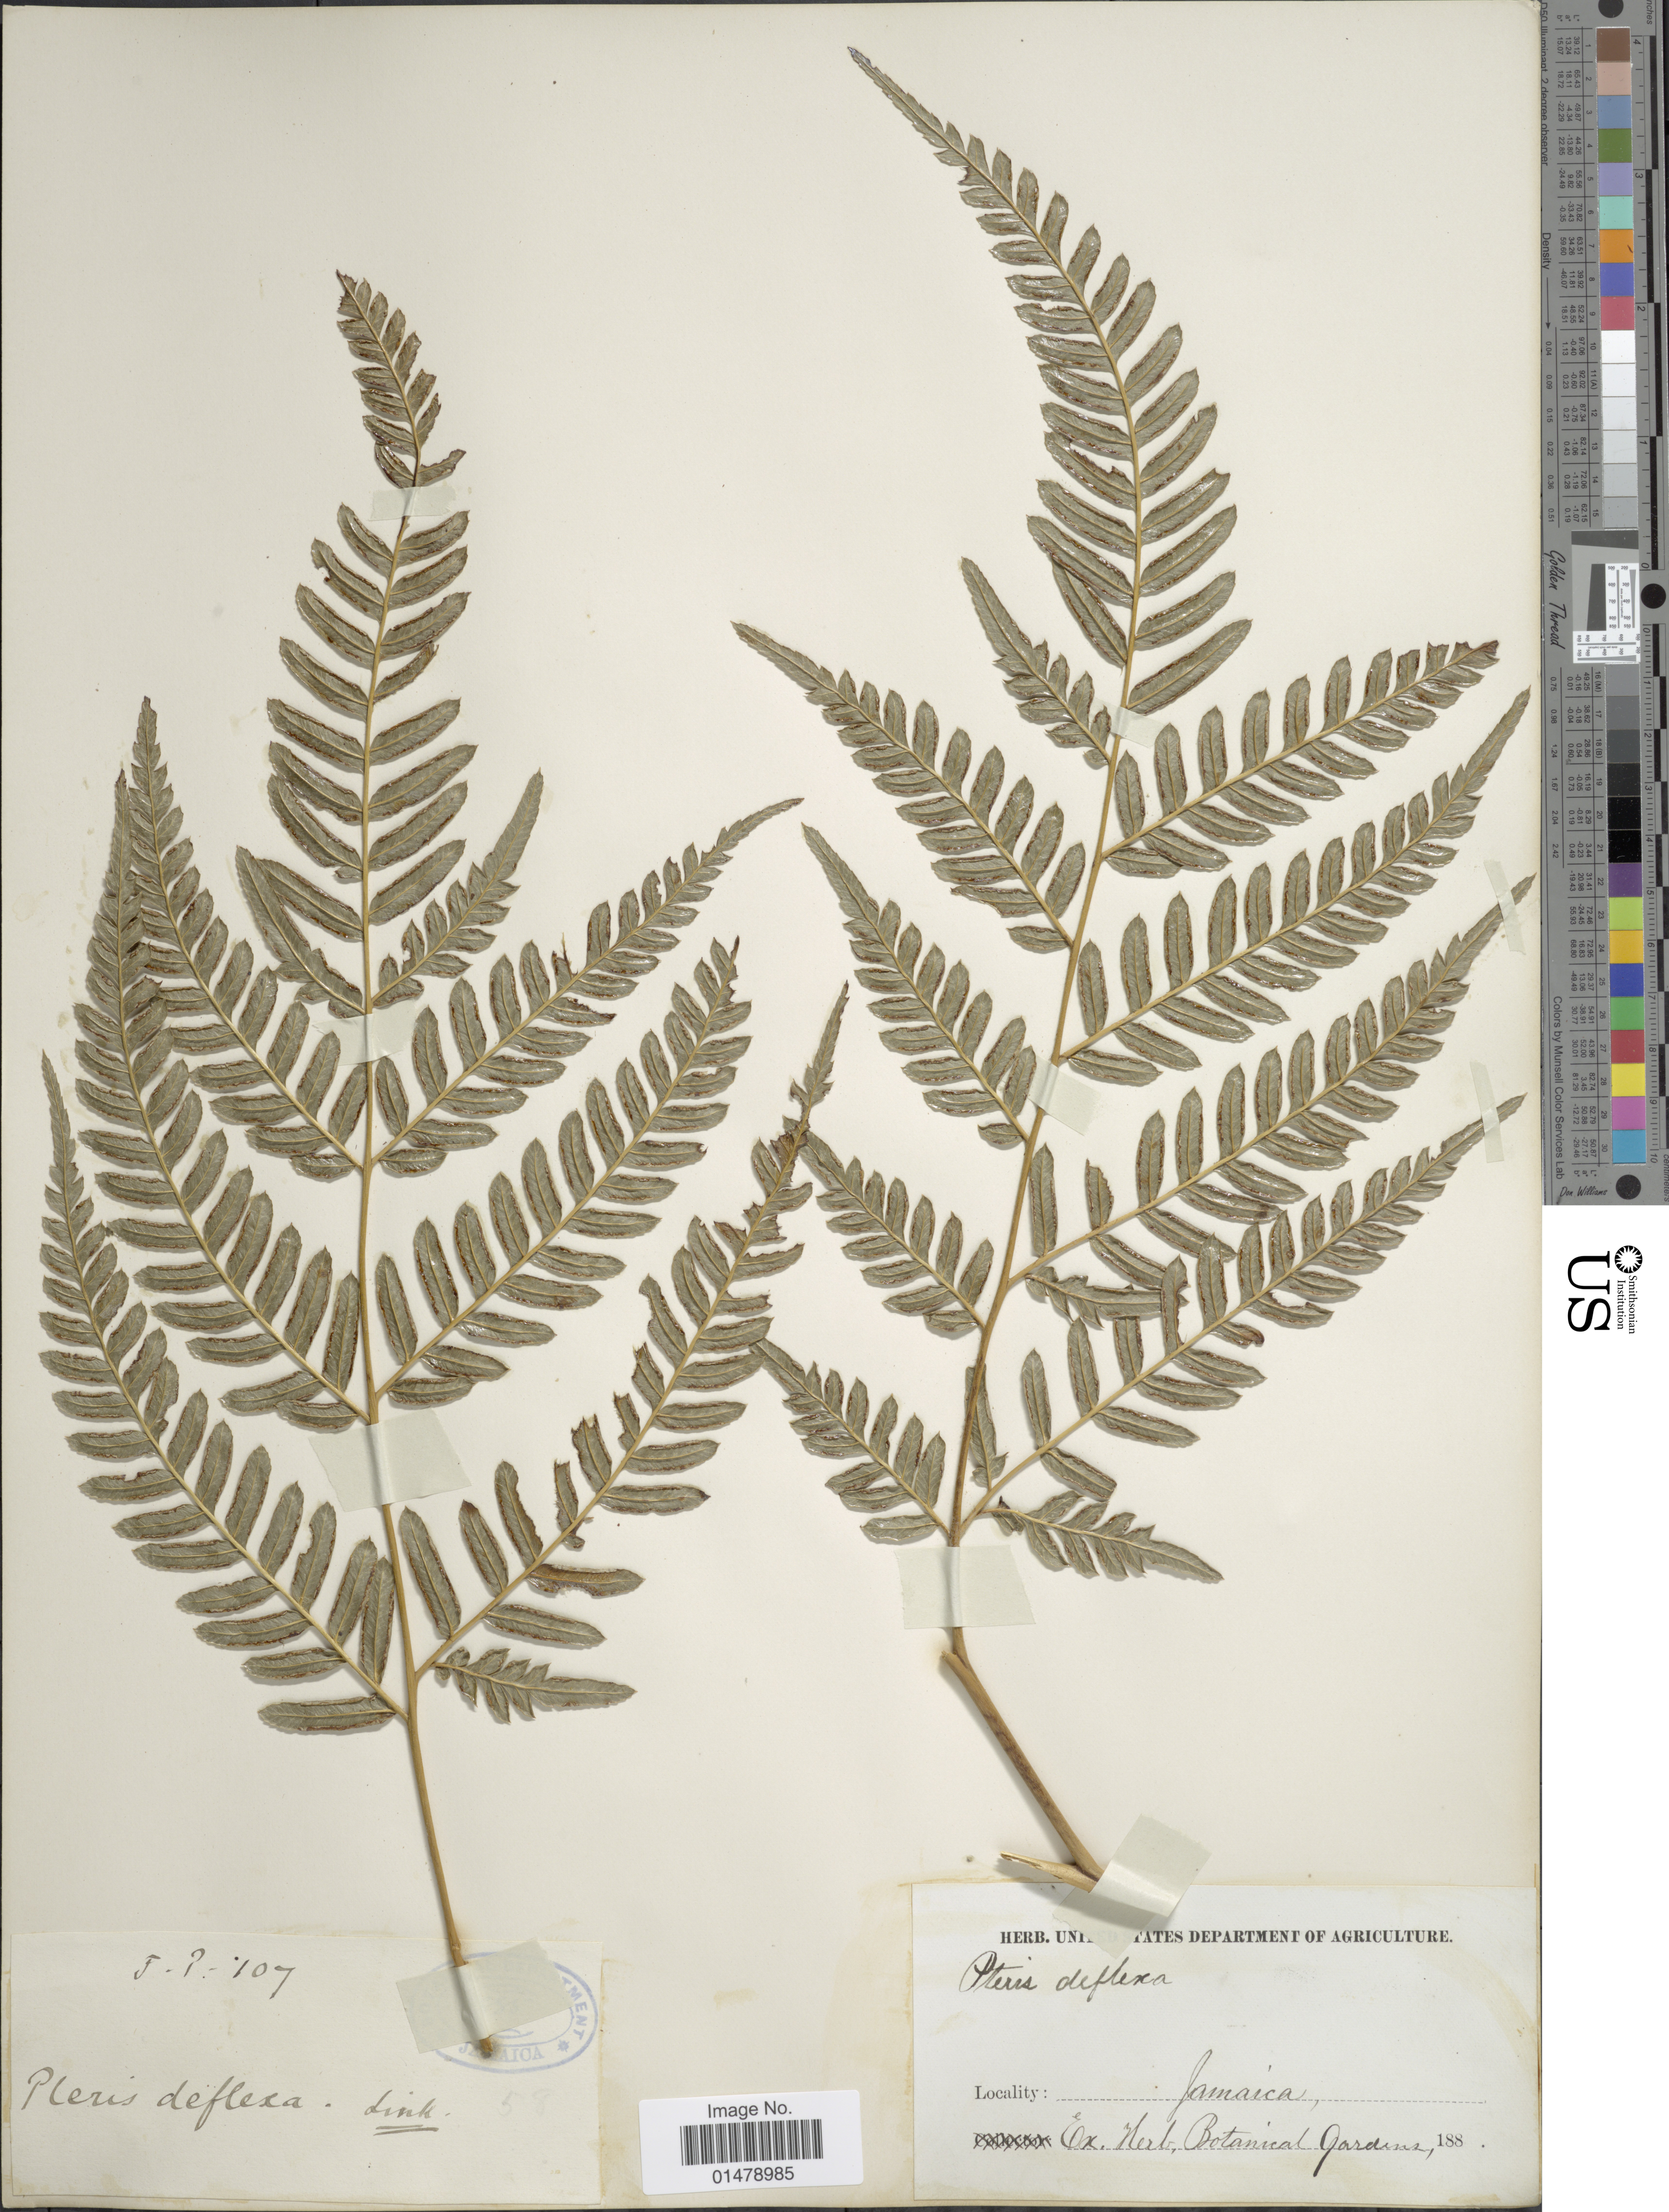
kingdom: Plantae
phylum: Tracheophyta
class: Polypodiopsida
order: Polypodiales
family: Pteridaceae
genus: Pteris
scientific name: Pteris stridens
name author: J. Agardh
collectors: J.P.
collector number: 107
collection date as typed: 188?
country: Jamaica